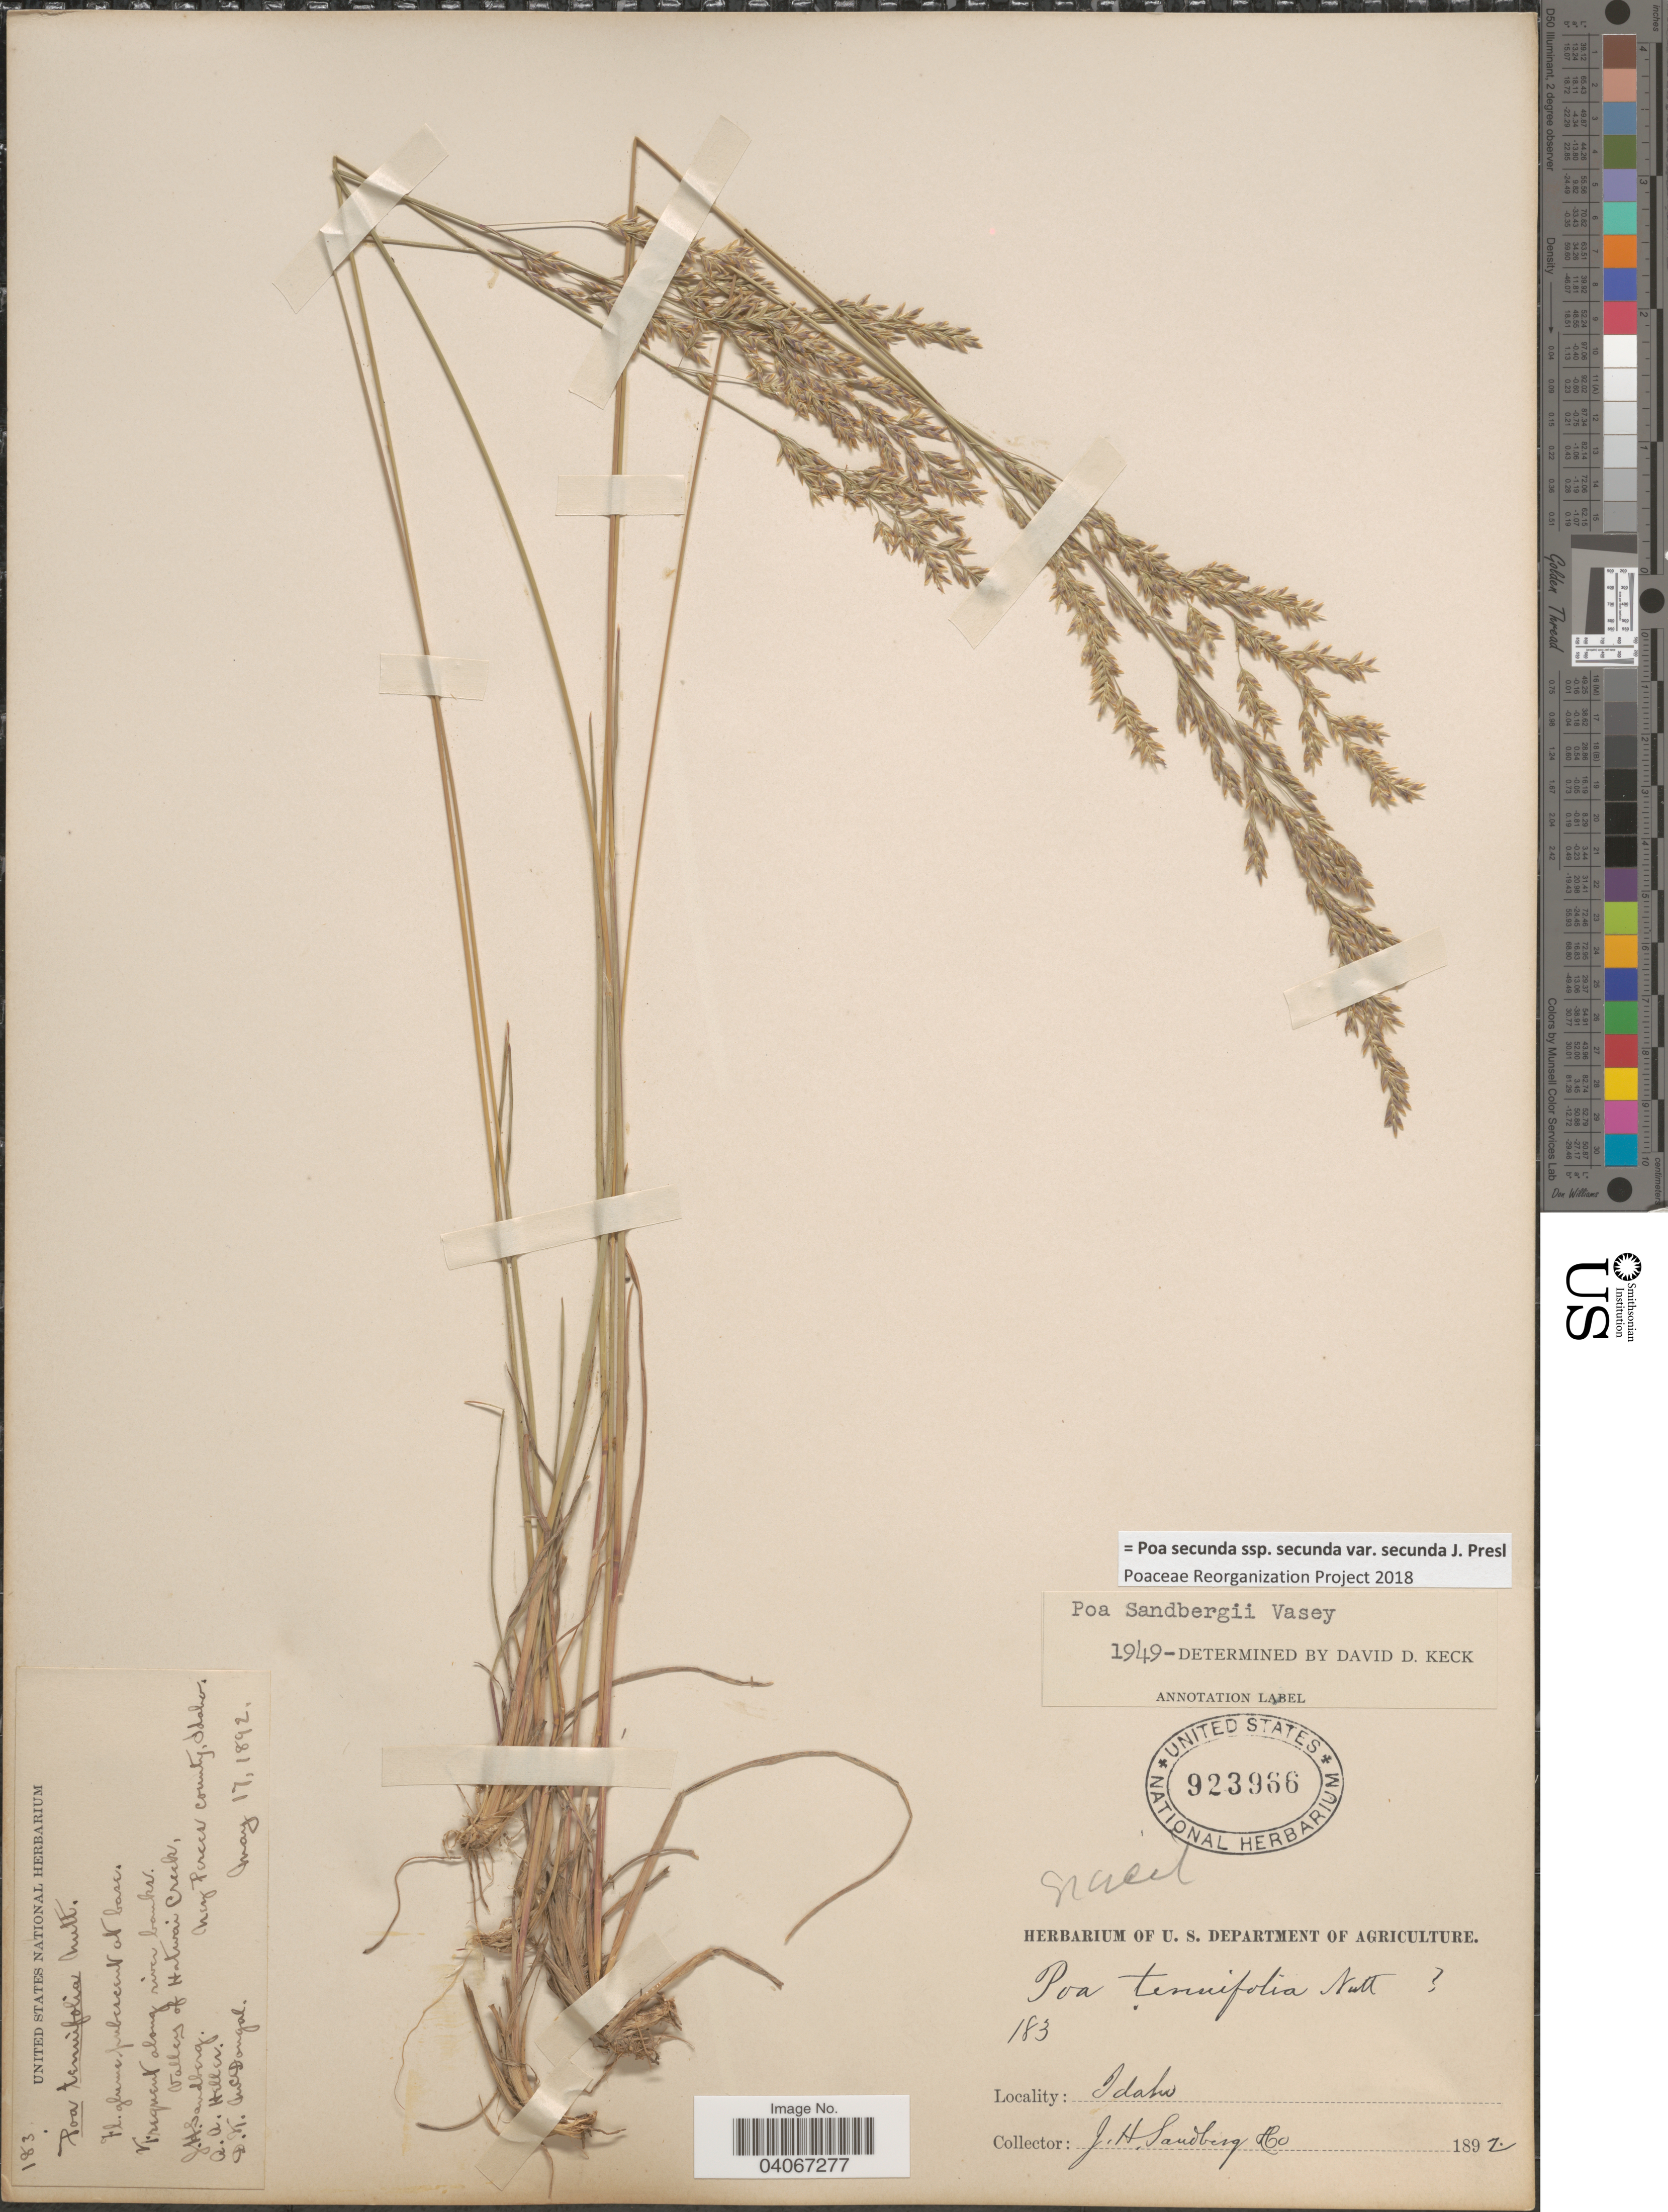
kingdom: Plantae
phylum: Tracheophyta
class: Liliopsida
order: Poales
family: Poaceae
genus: Poa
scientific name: Poa secunda subsp. secunda var. secunda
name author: J. Presl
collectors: J. H. Sandberg, A. A. Heller & D. McDougal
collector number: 183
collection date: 1892-05-17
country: United States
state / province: Idaho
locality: Frequent along river banks. Valley of Hatwai Creek, Nez Perces County.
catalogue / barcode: US 923966